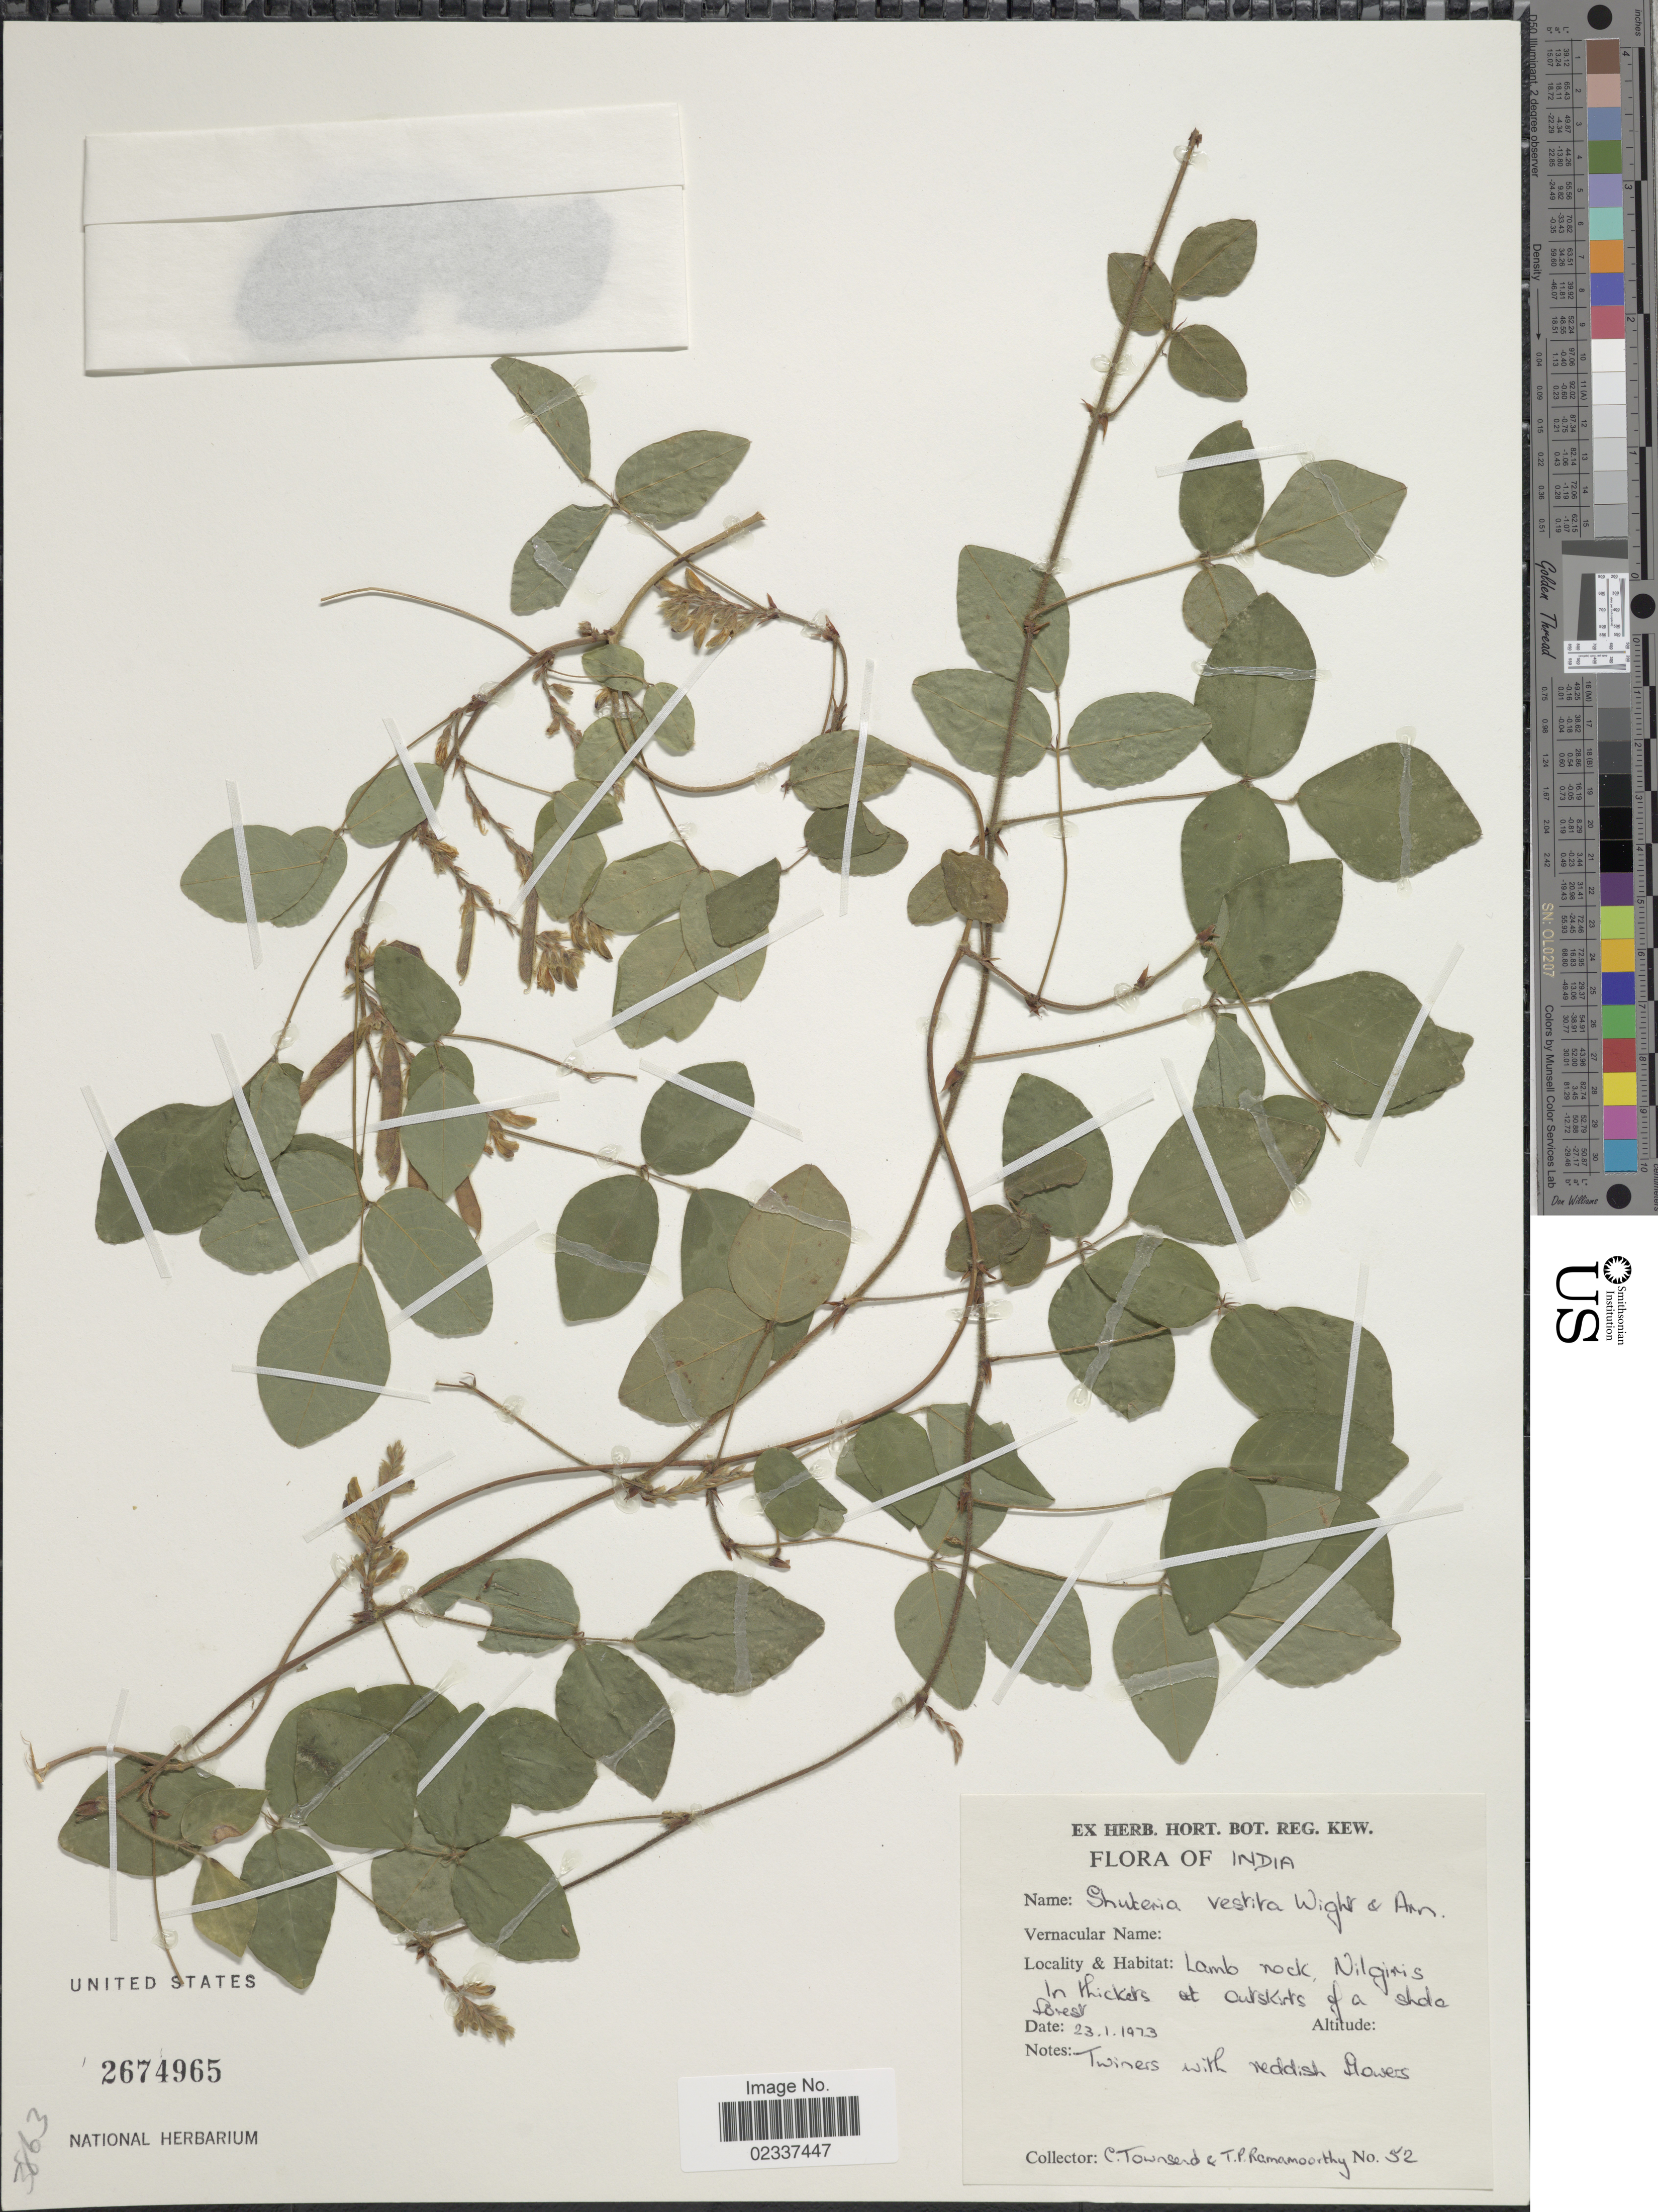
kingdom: Plantae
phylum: Tracheophyta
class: Magnoliopsida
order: Fabales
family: Fabaceae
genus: Shuteria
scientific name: Shuteria vestita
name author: Wight & Arn.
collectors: C. Townsend & T. P. Ramamoorthy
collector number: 52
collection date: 1973-01-23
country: India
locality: Lamb rock, Nilgiris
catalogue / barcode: US 2674965